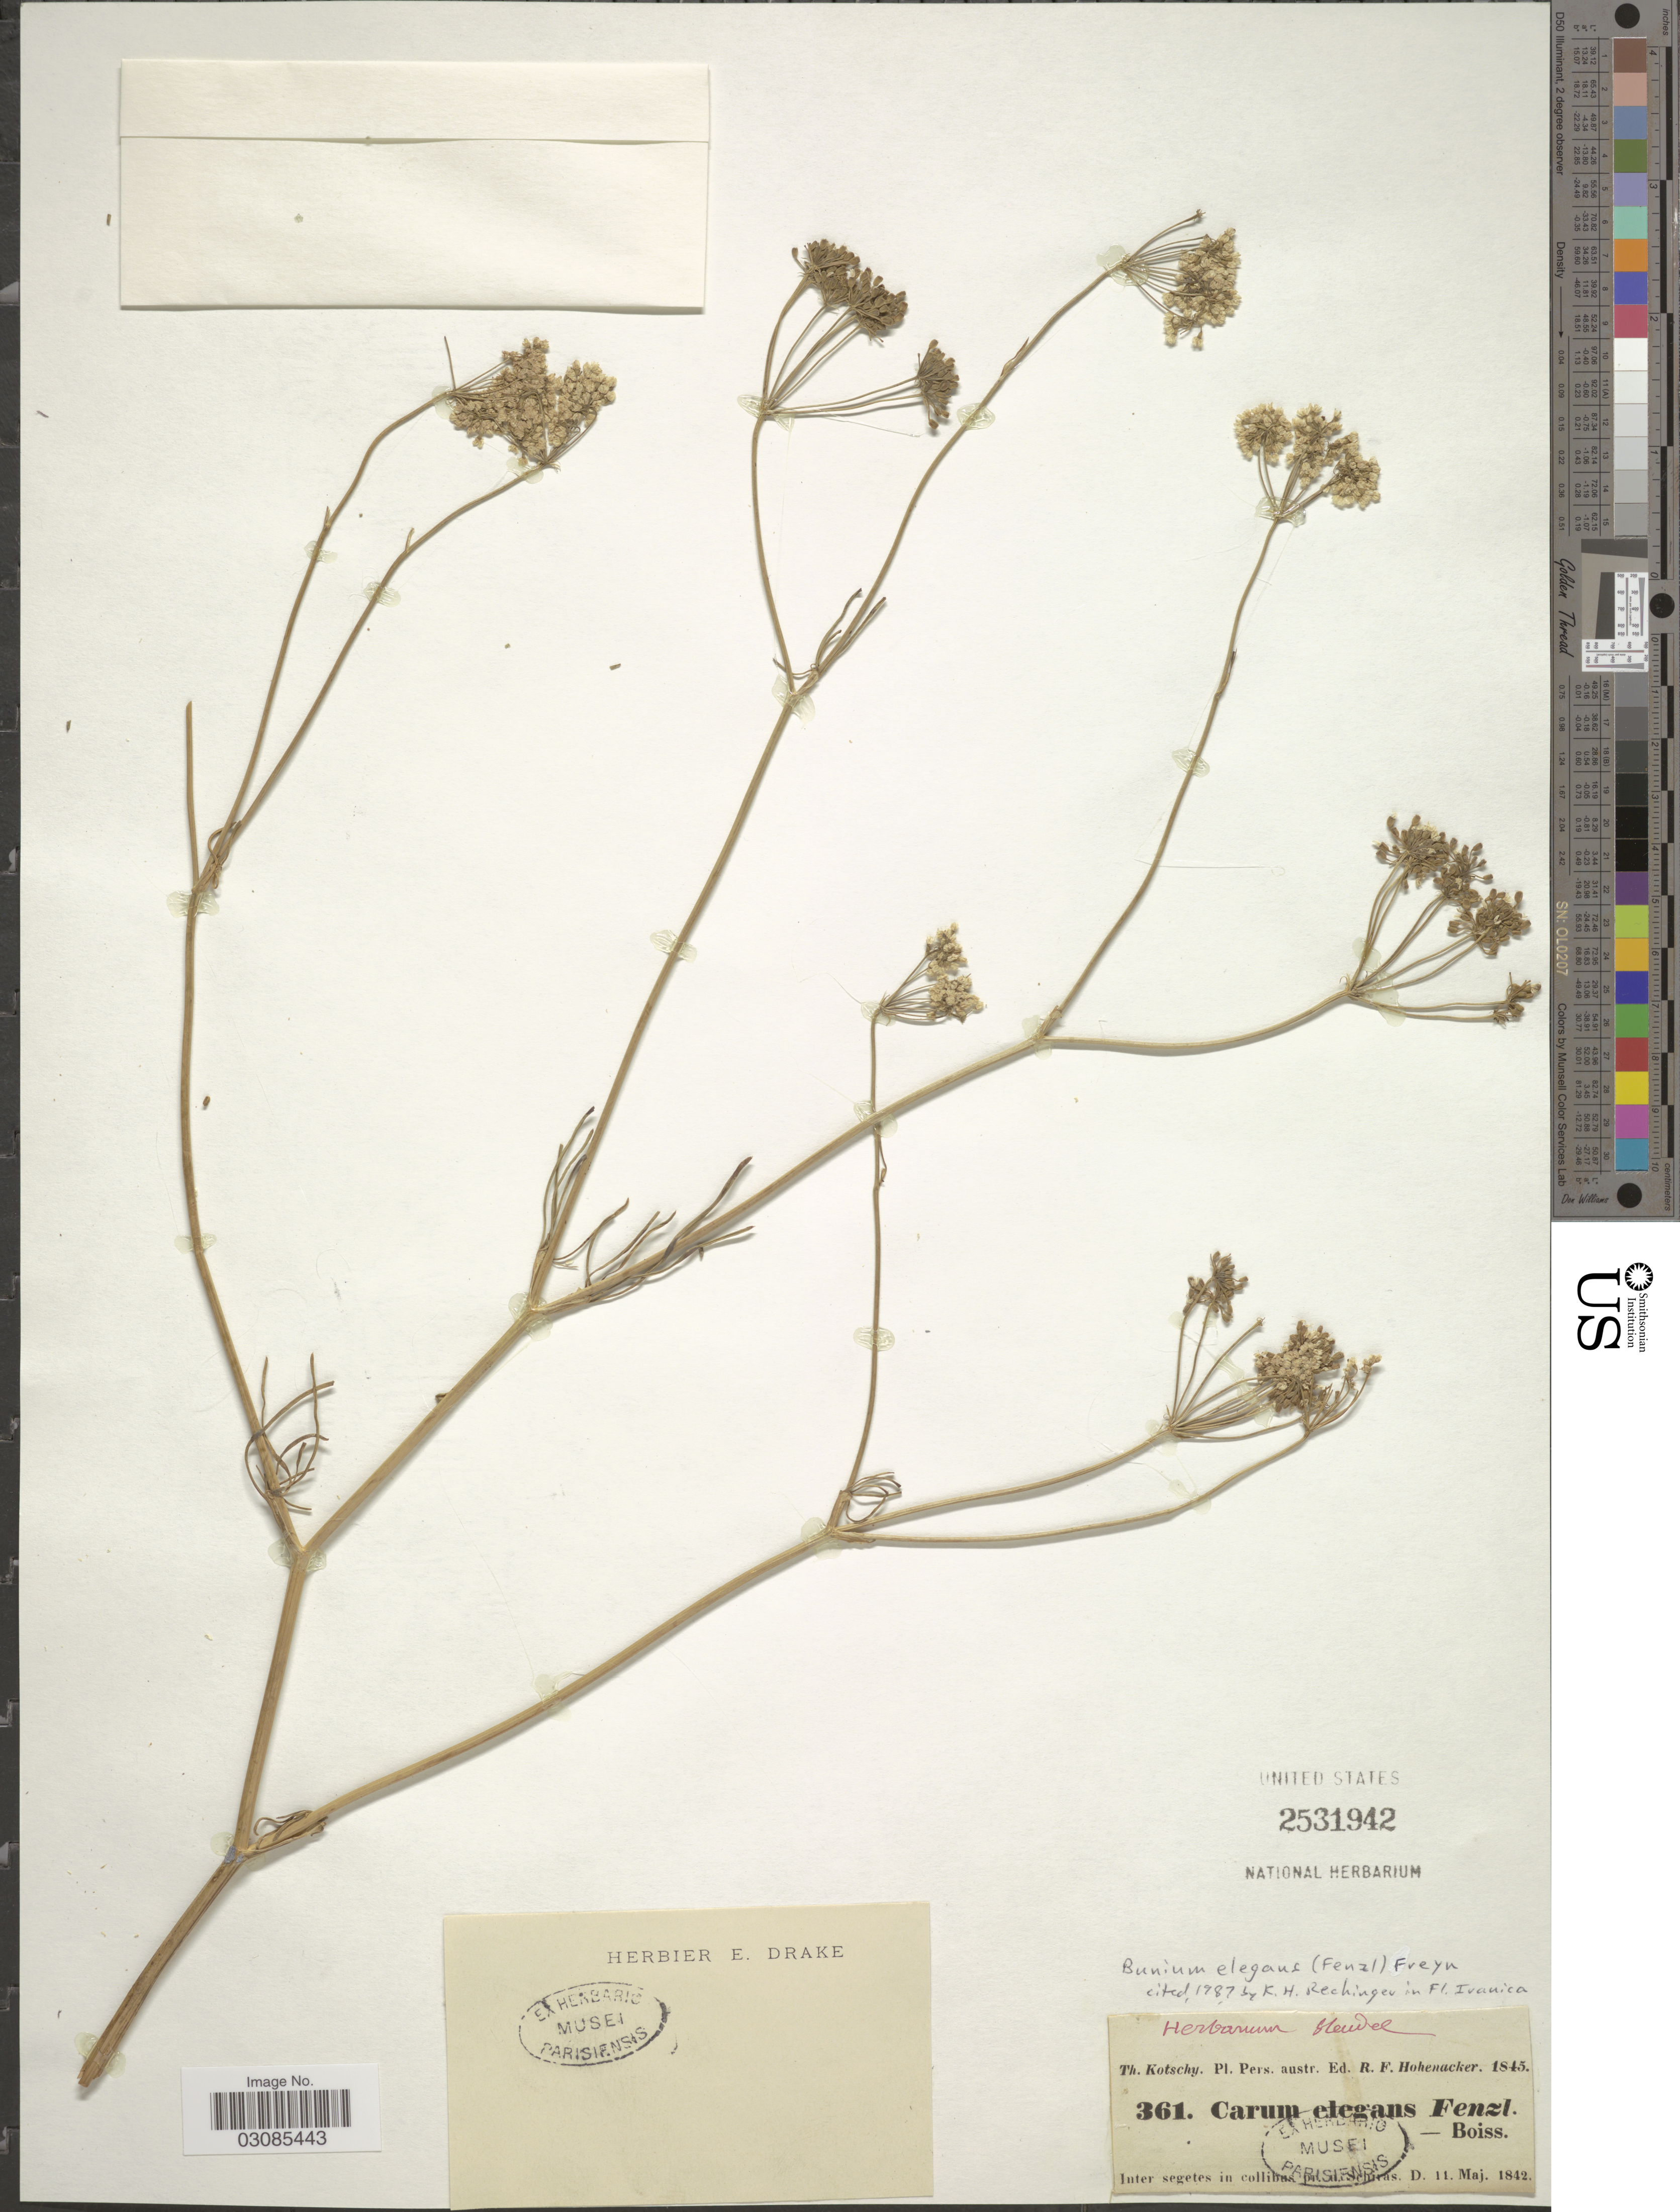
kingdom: Plantae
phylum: Tracheophyta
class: Magnoliopsida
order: Apiales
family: Apiaceae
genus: Bunium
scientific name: Bunium elegans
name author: (Fenzl) Freyn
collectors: K. G. Kotschy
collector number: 361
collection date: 1942-05-11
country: Iran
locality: Pers. austr. Inter segetes in collibus pr. d. [interpreted] Schiras.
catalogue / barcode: US 2531942